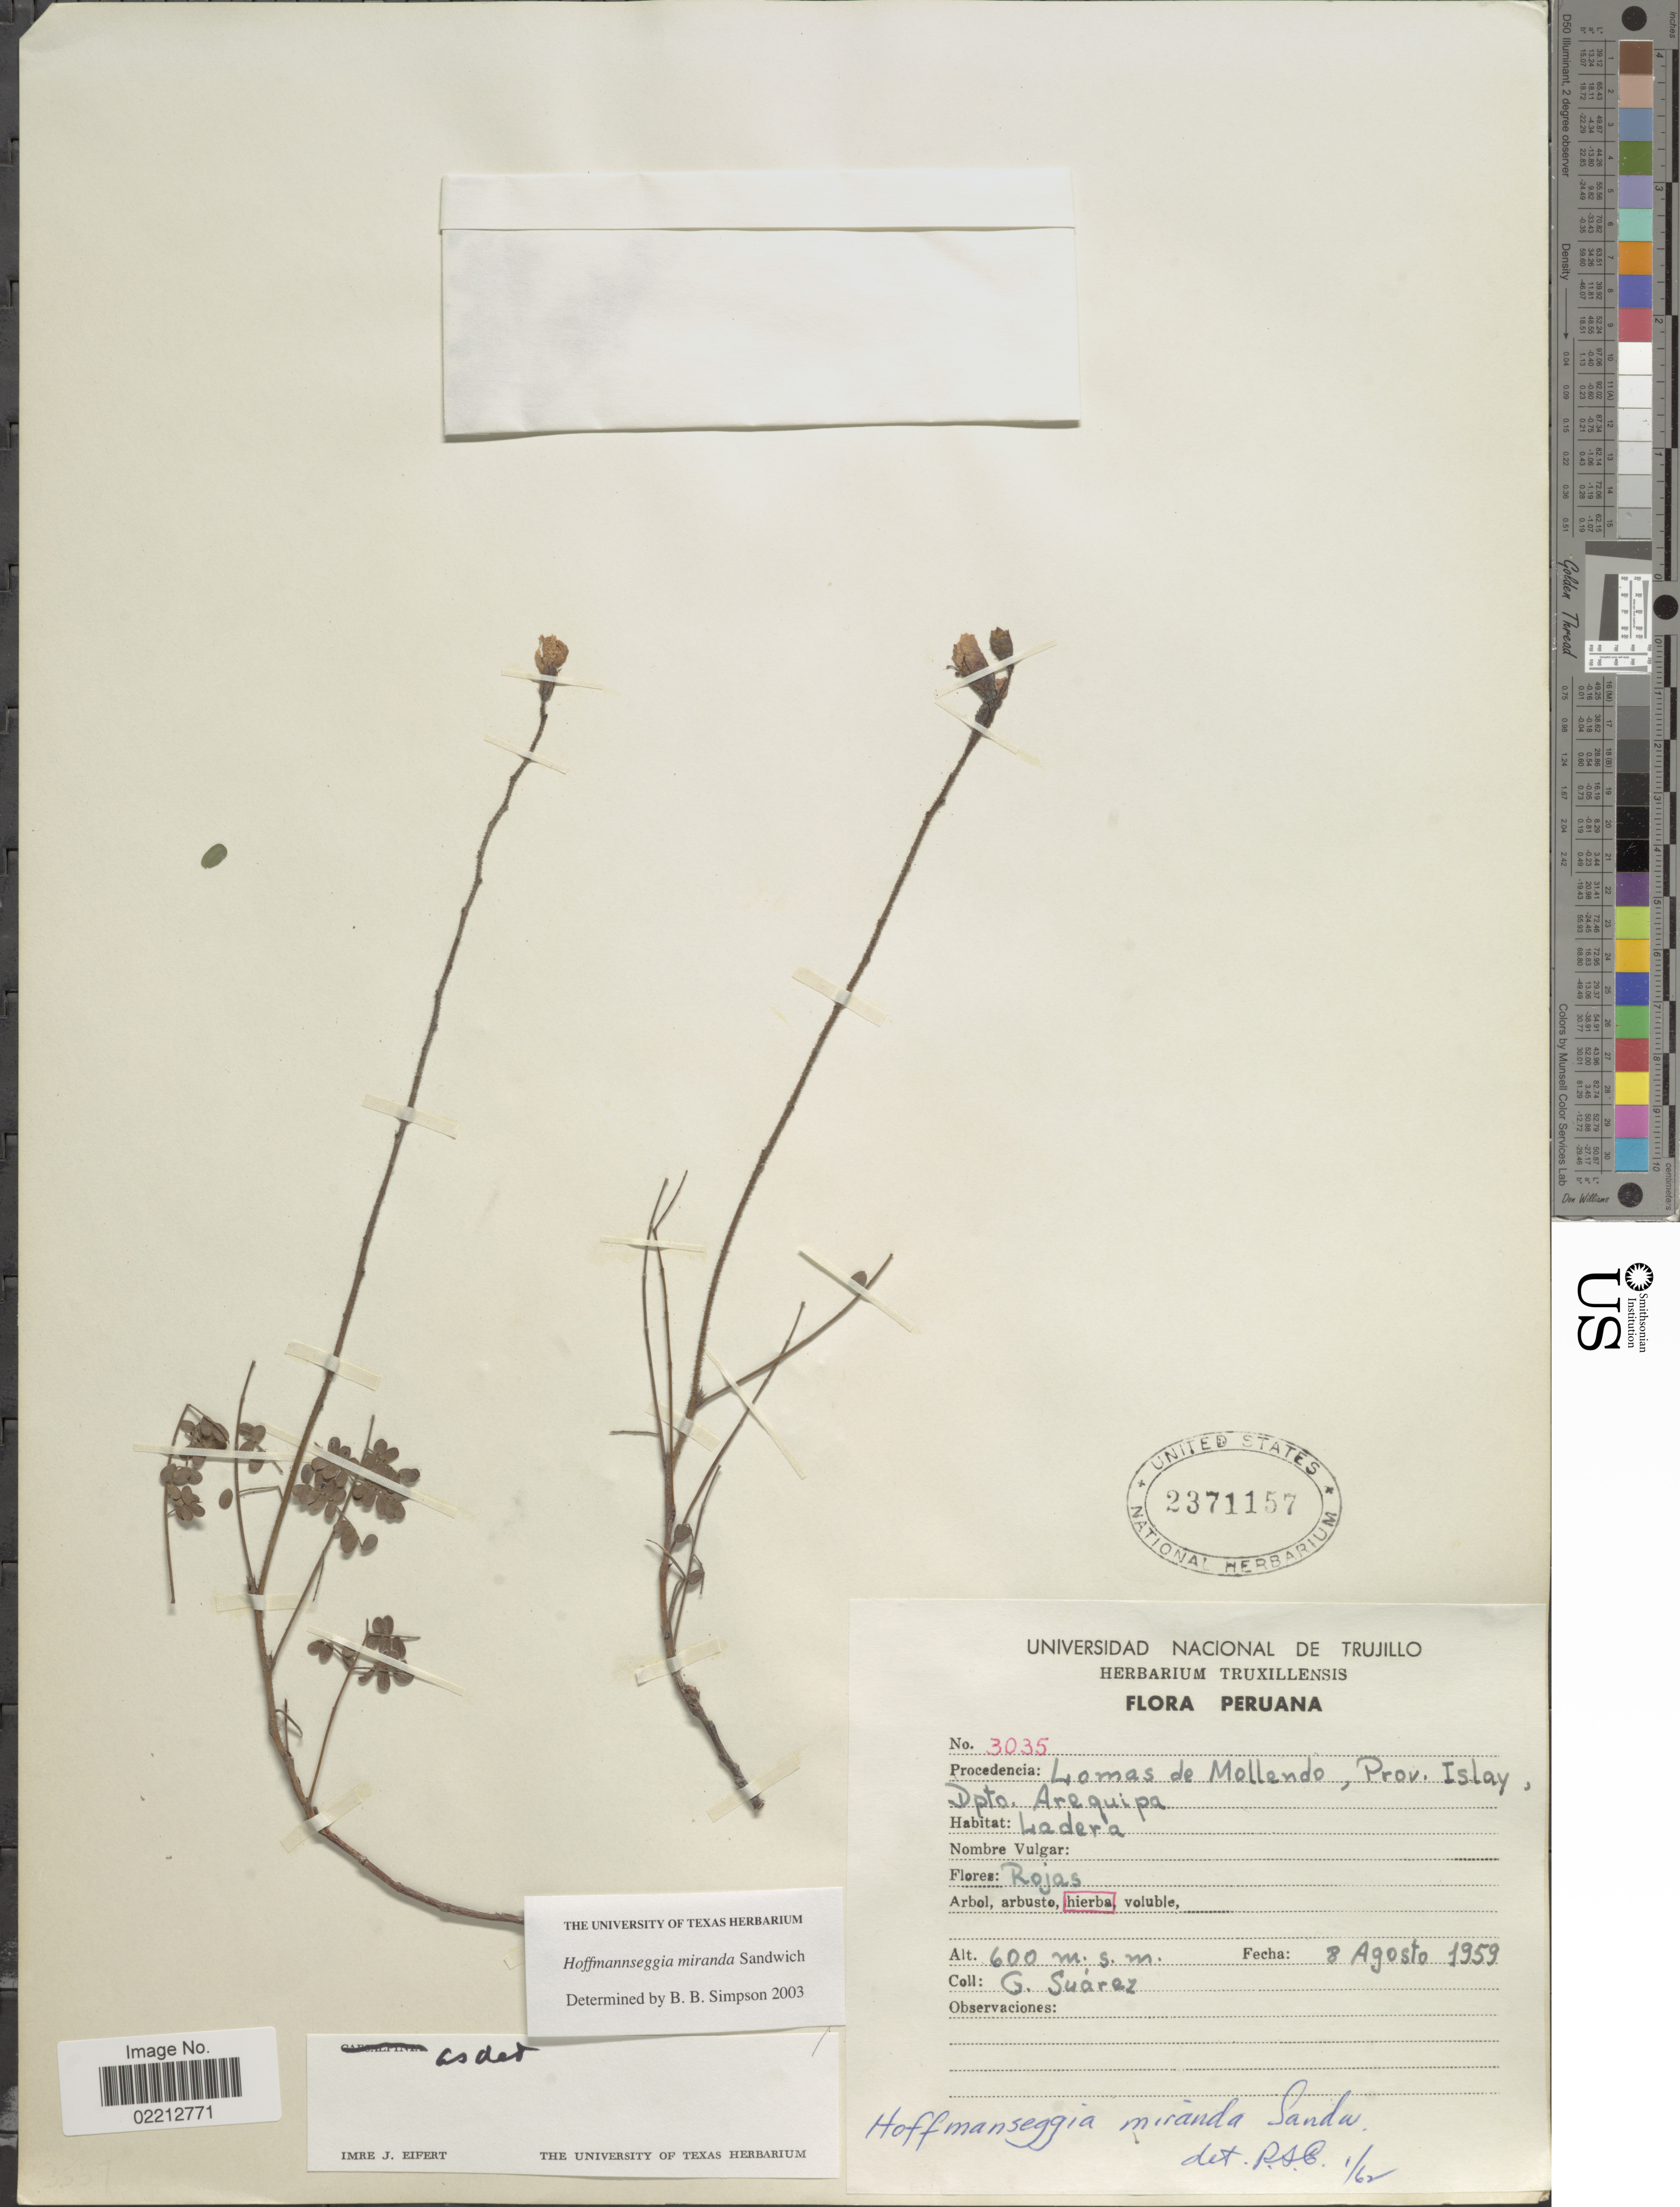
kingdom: Plantae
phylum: Tracheophyta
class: Magnoliopsida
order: Fabales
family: Fabaceae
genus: Hoffmannseggia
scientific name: Hoffmannseggia miranda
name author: (Sandwith) Sandwith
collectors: G. Suárez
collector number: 3035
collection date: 1959-08-08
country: Peru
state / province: Arequipa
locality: Procedencia: Lomas de Mollendo, Prov. Islay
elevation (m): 600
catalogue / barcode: US 2371157